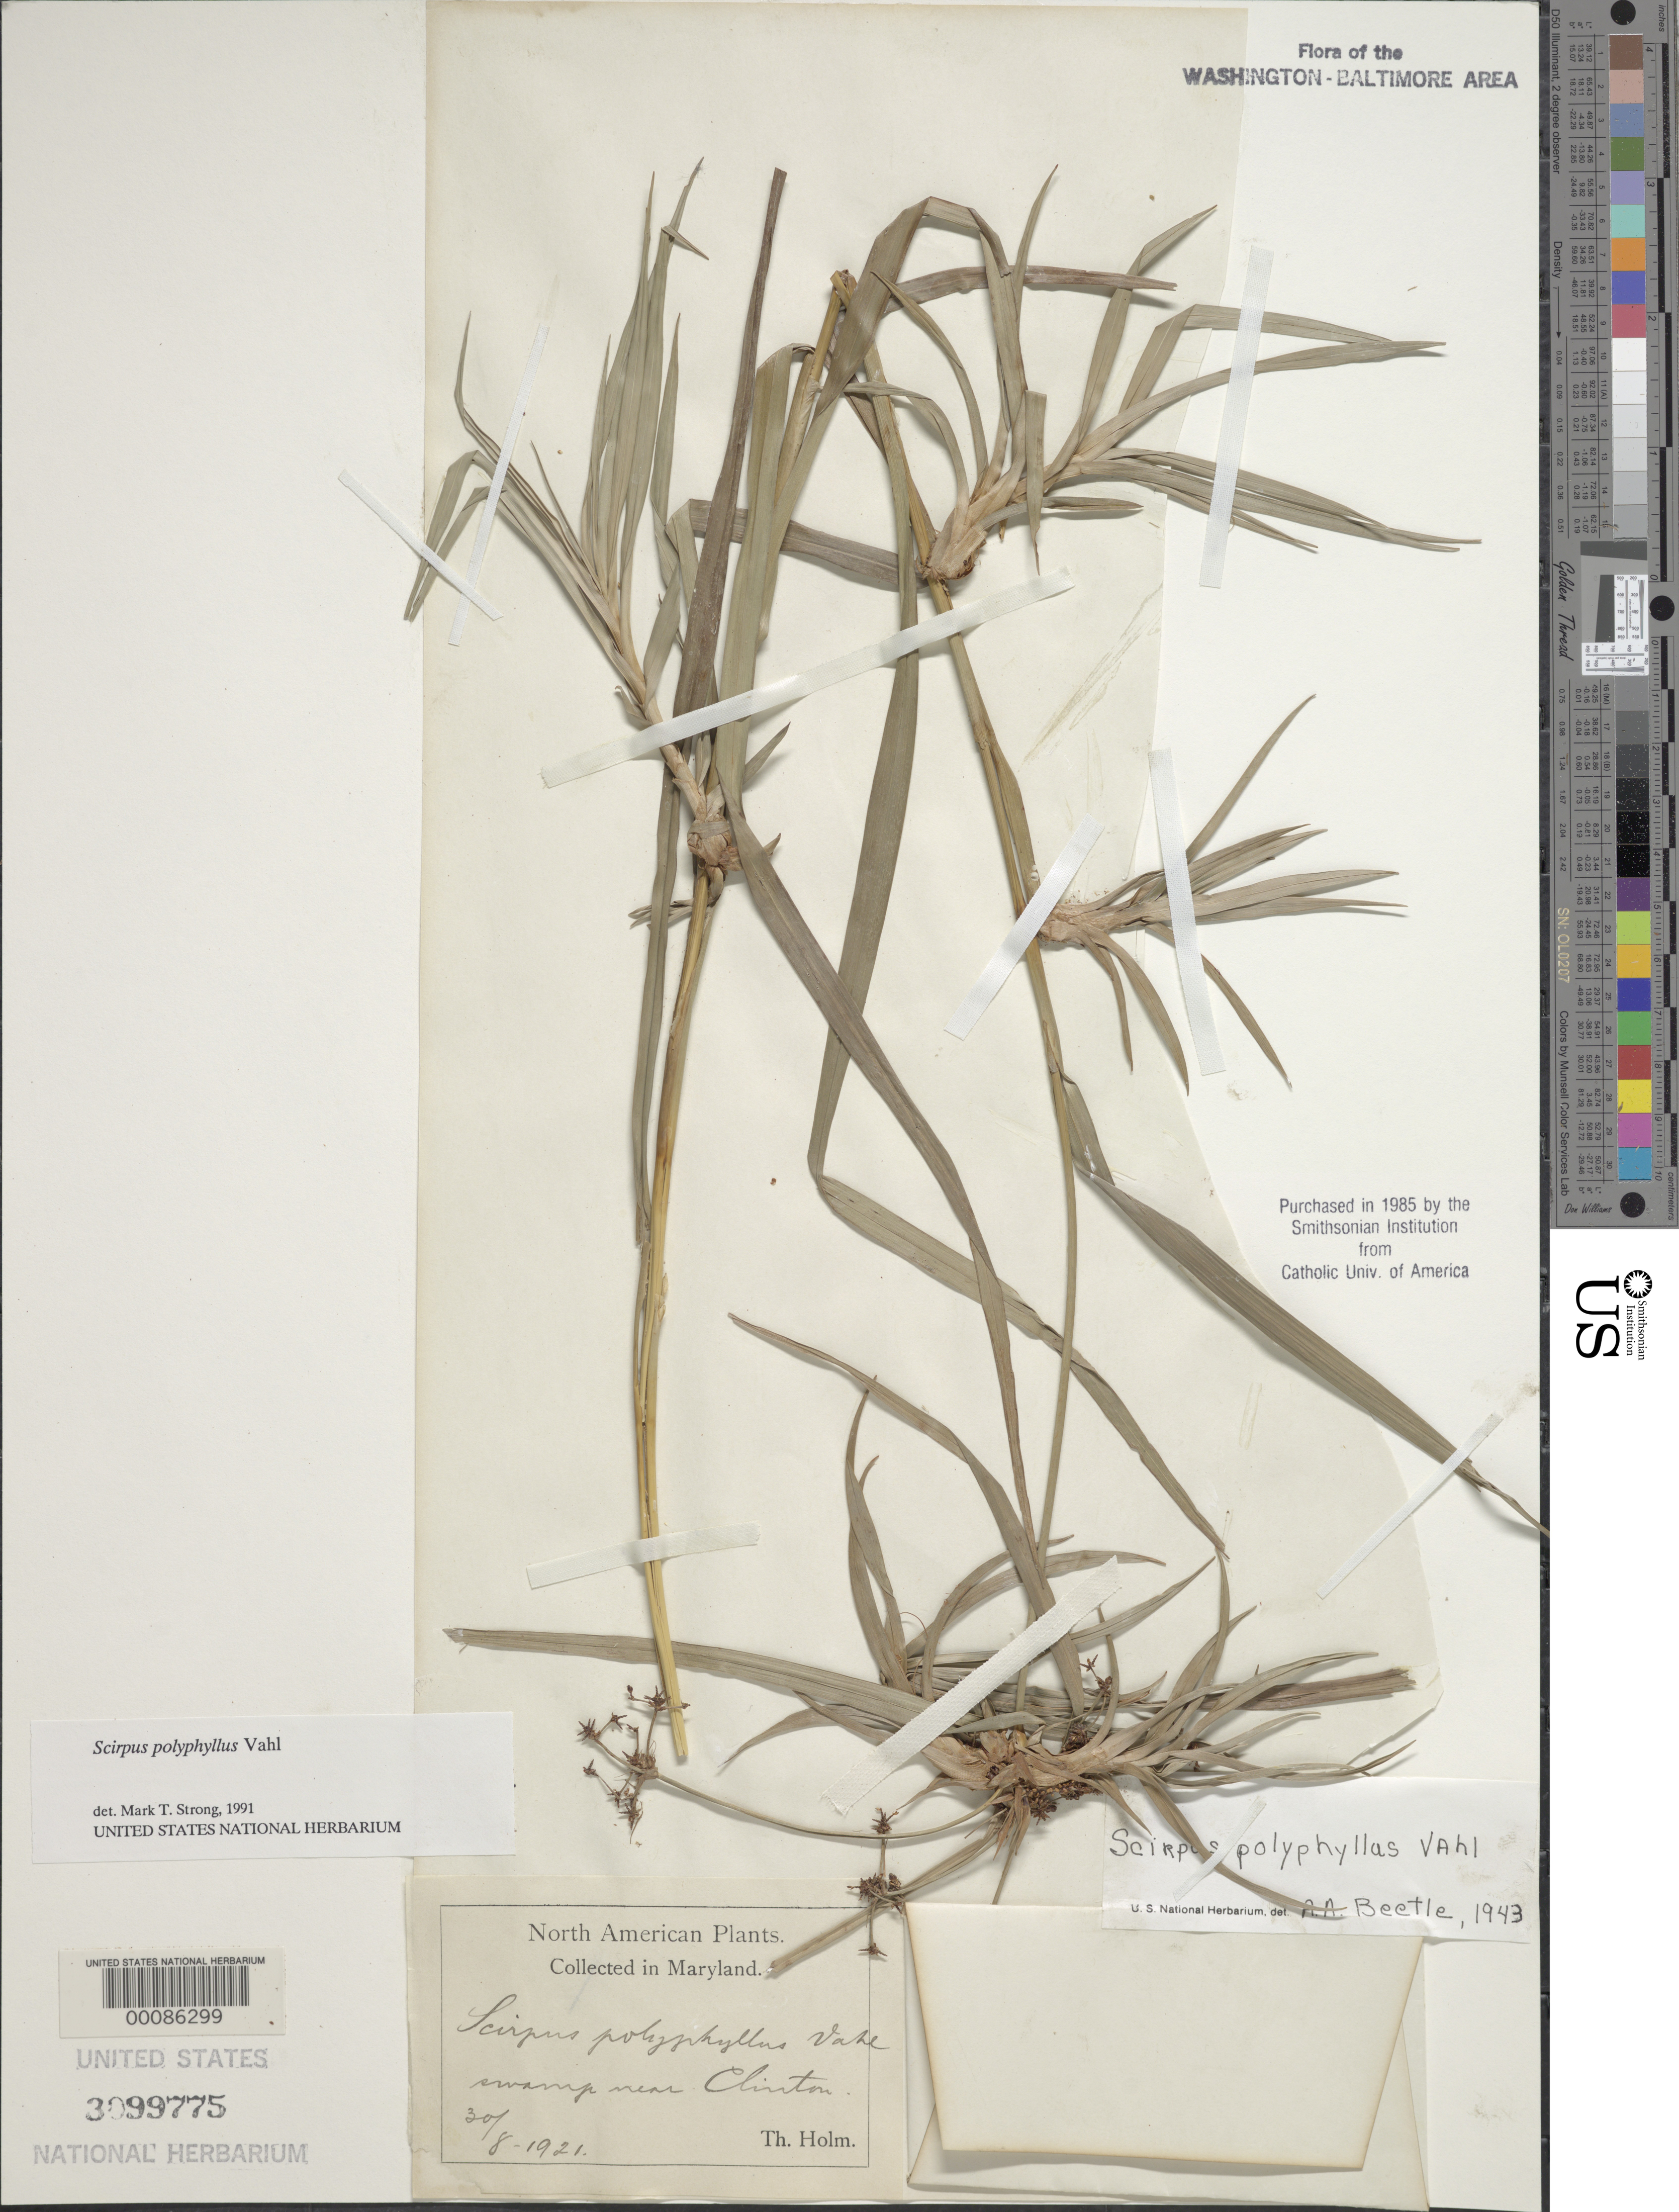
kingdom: Plantae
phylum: Tracheophyta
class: Liliopsida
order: Poales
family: Cyperaceae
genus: Scirpus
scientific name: Scirpus polyphyllus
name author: Vahl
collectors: T. Holm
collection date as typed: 30 Aug 1921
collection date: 1921-08-30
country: United States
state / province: Maryland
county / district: Prince George's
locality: Near Clinton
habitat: Swamp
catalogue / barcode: US 3099775